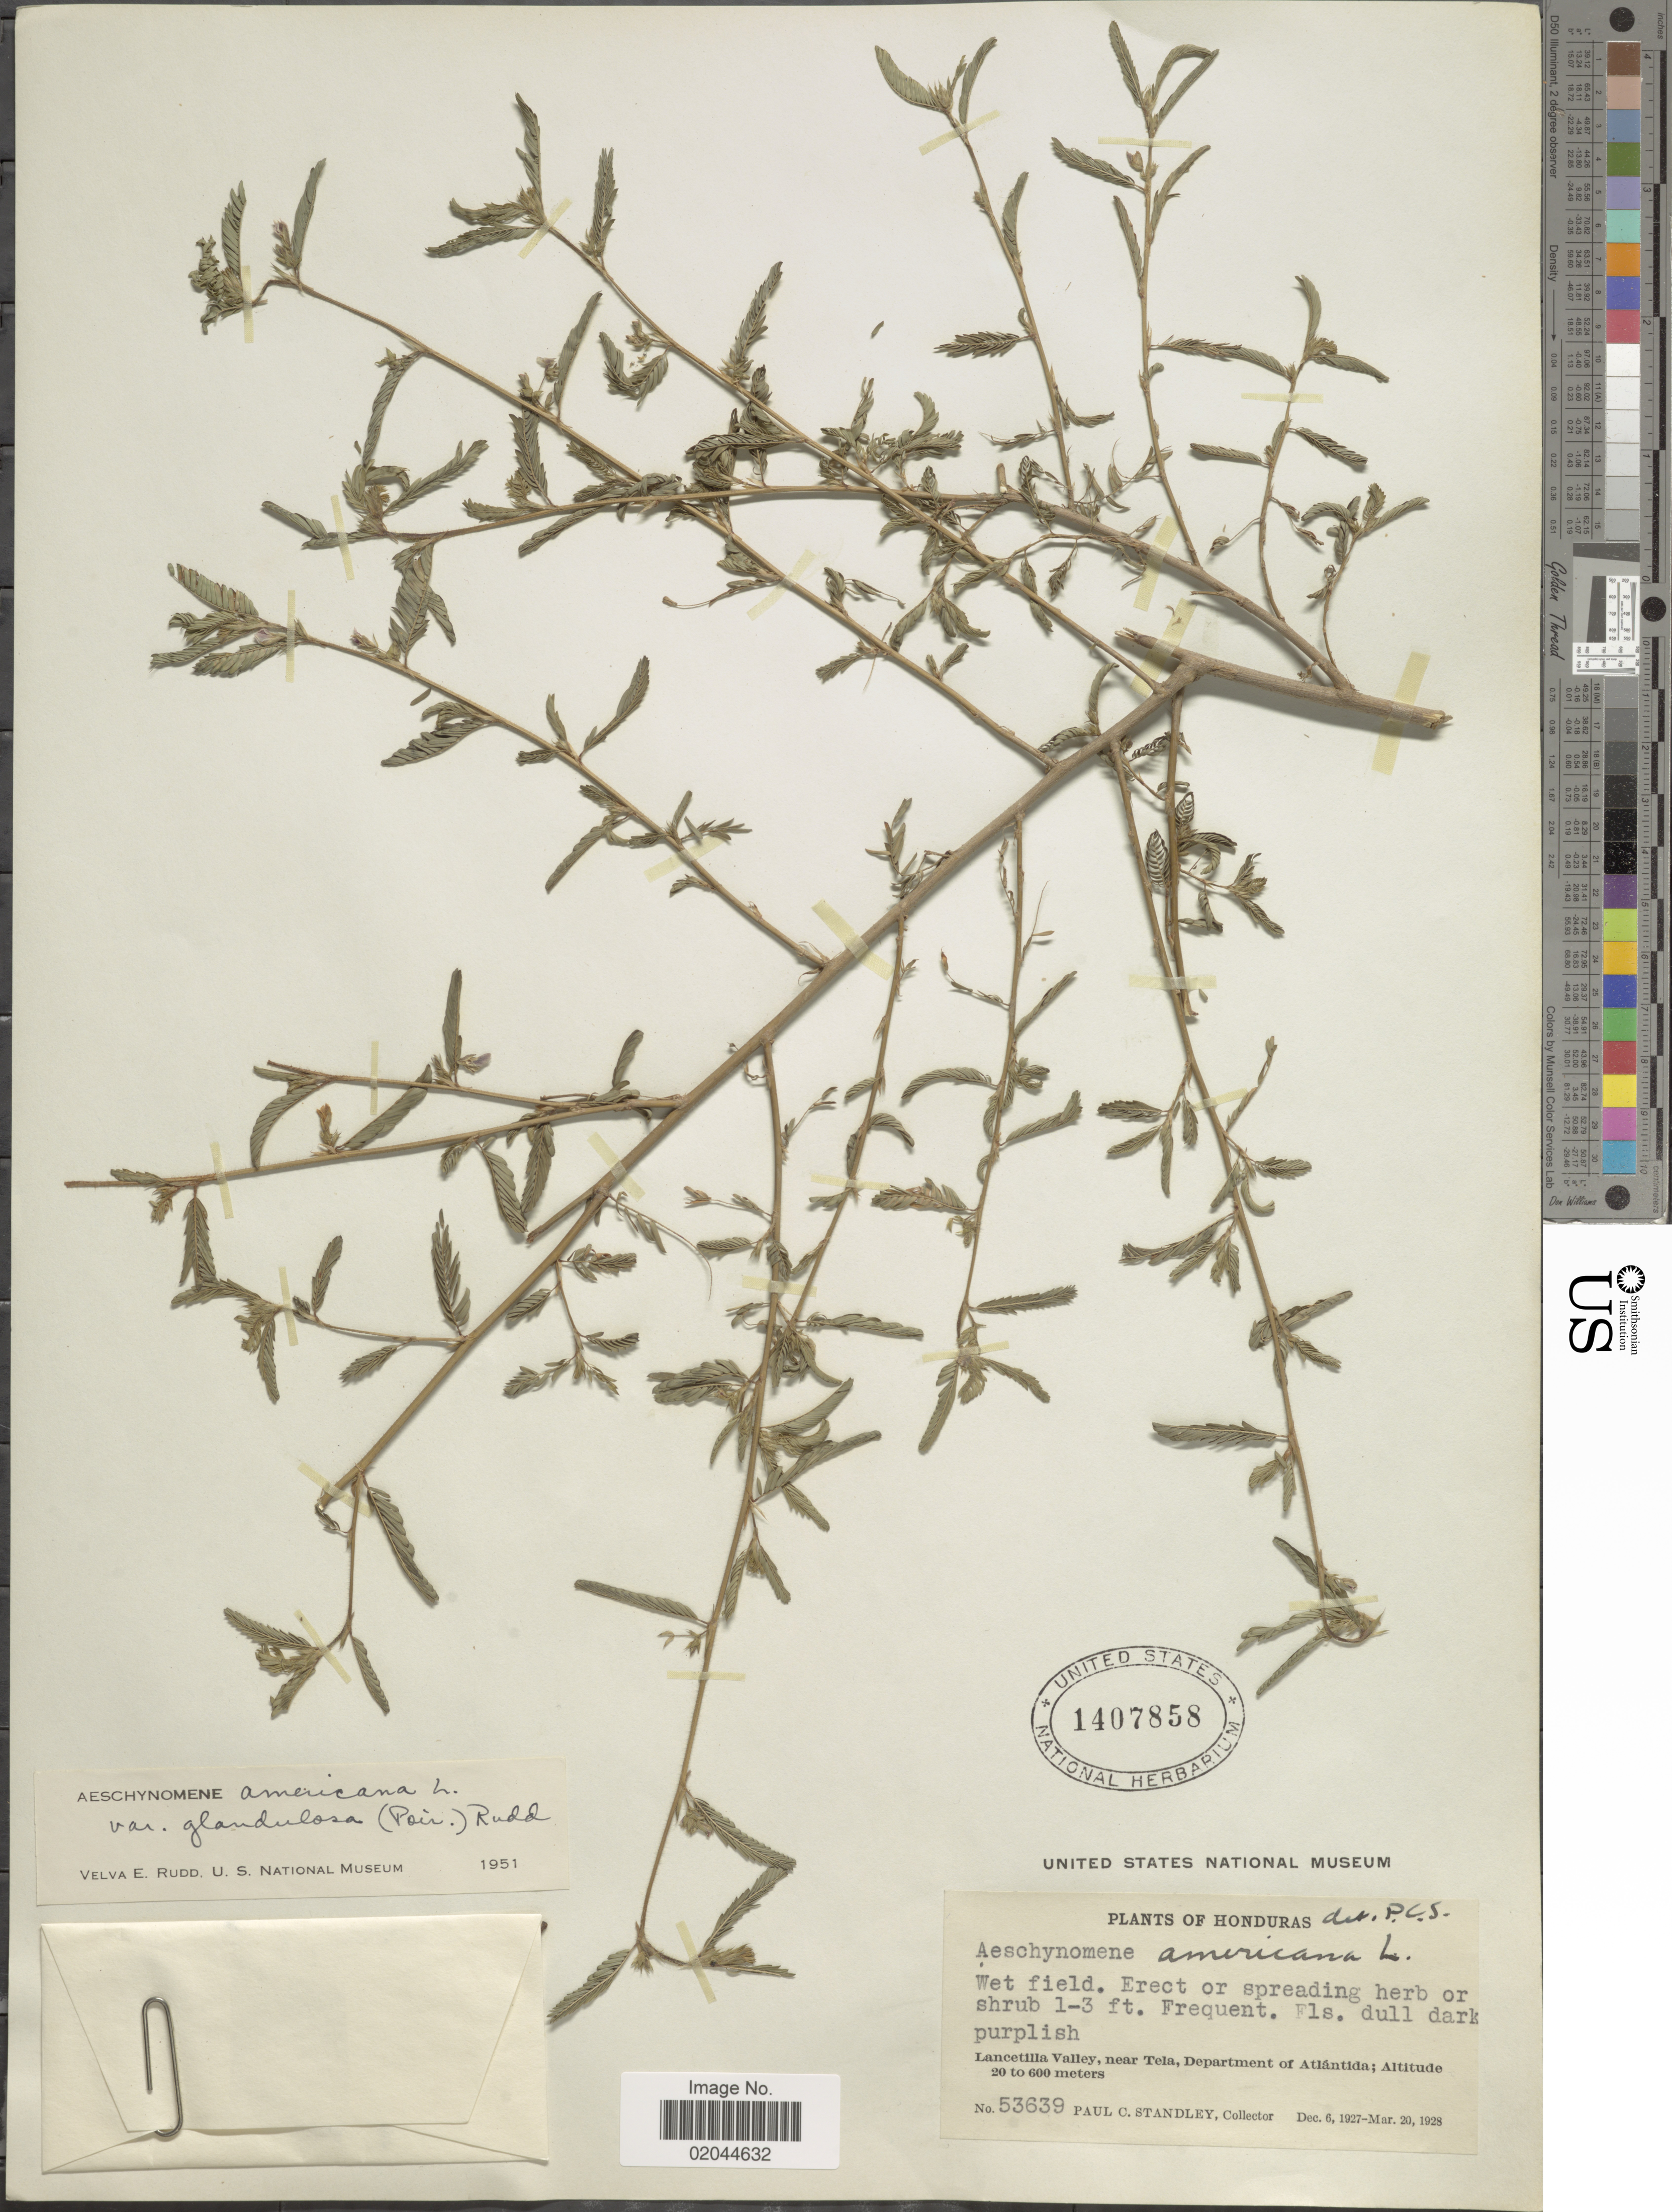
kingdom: Plantae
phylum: Tracheophyta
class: Magnoliopsida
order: Fabales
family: Fabaceae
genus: Aeschynomene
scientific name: Aeschynomene americana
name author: L.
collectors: P. C. Standley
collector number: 53639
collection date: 1927-12-06/1928-03-20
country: Honduras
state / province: Atlántida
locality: Wet field, Lanceilla Valley, near Tela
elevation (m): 20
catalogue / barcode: US 1407858